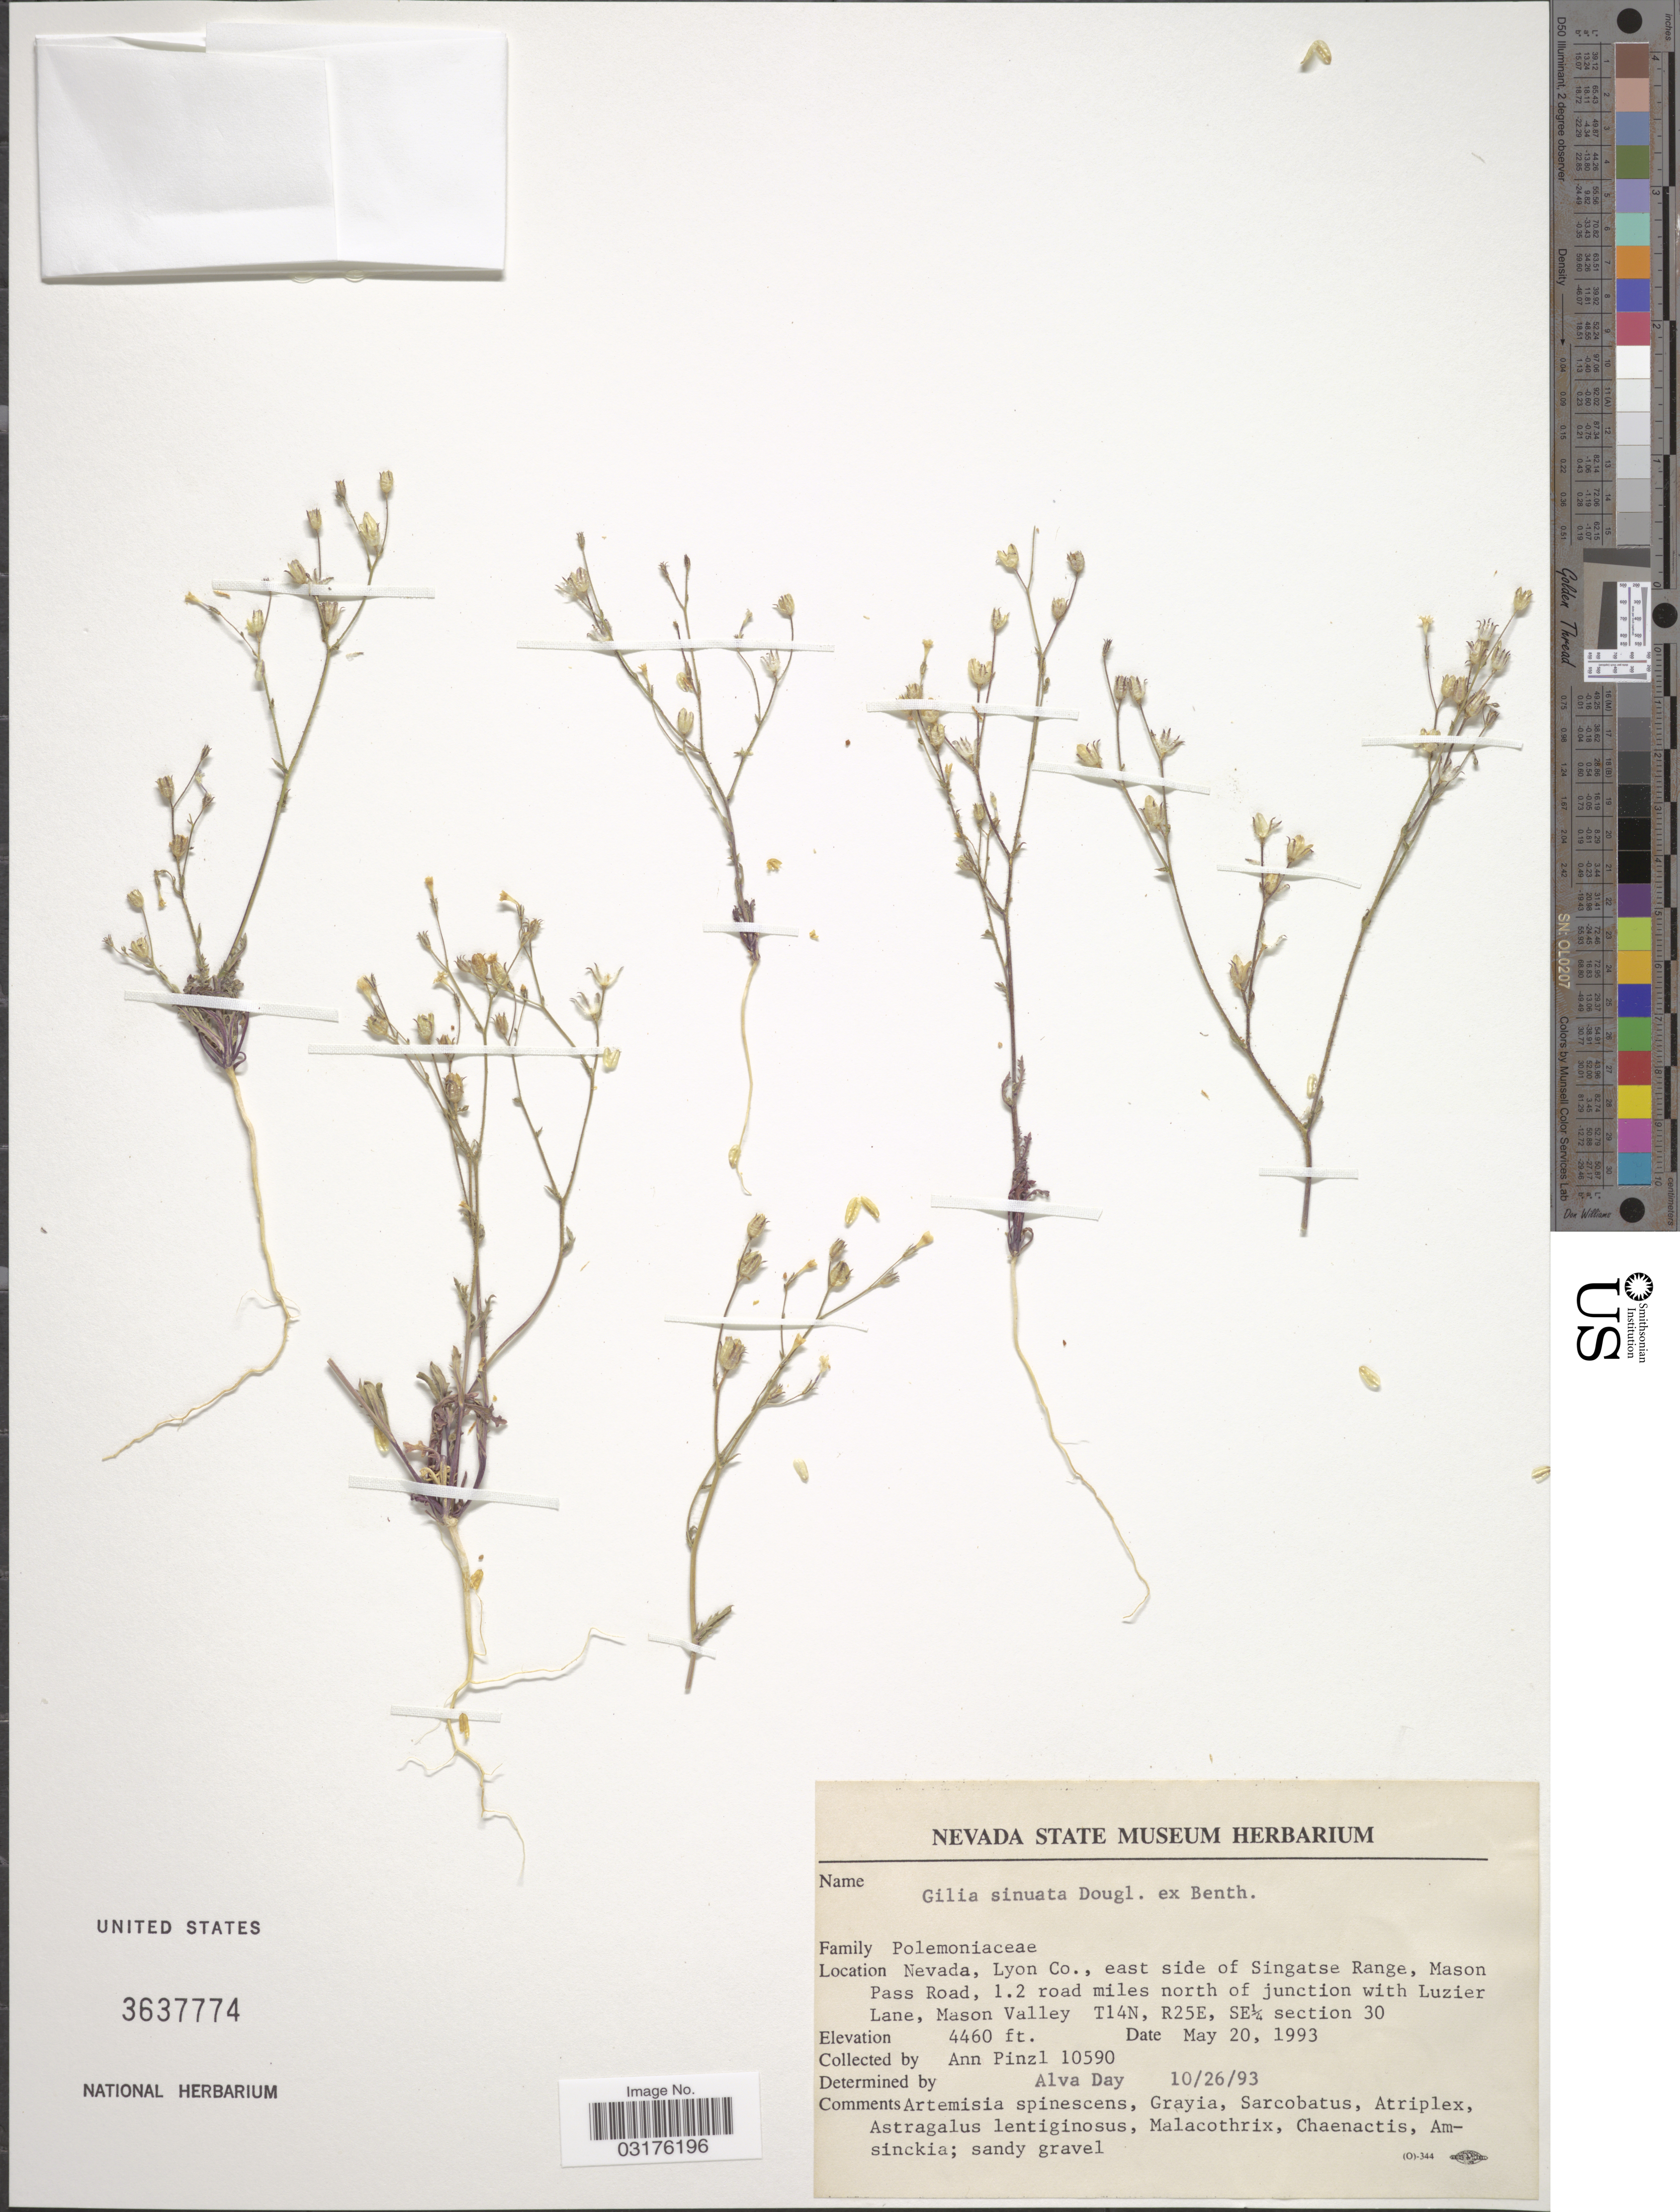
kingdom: Plantae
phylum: Tracheophyta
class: Magnoliopsida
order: Ericales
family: Polemoniaceae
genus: Gilia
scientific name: Gilia sinuata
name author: Douglas ex Benth.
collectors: A. Pinzl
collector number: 10590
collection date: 1993-05-20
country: United States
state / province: Nevada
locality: Lyon Co., east side of Singatse Range, Mason Pass Road, 1.2 road miles north of junction with Luzier Lane, Mason Valley, T14N, R25E, SE¼ section 30.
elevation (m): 1359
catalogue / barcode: US 3637774